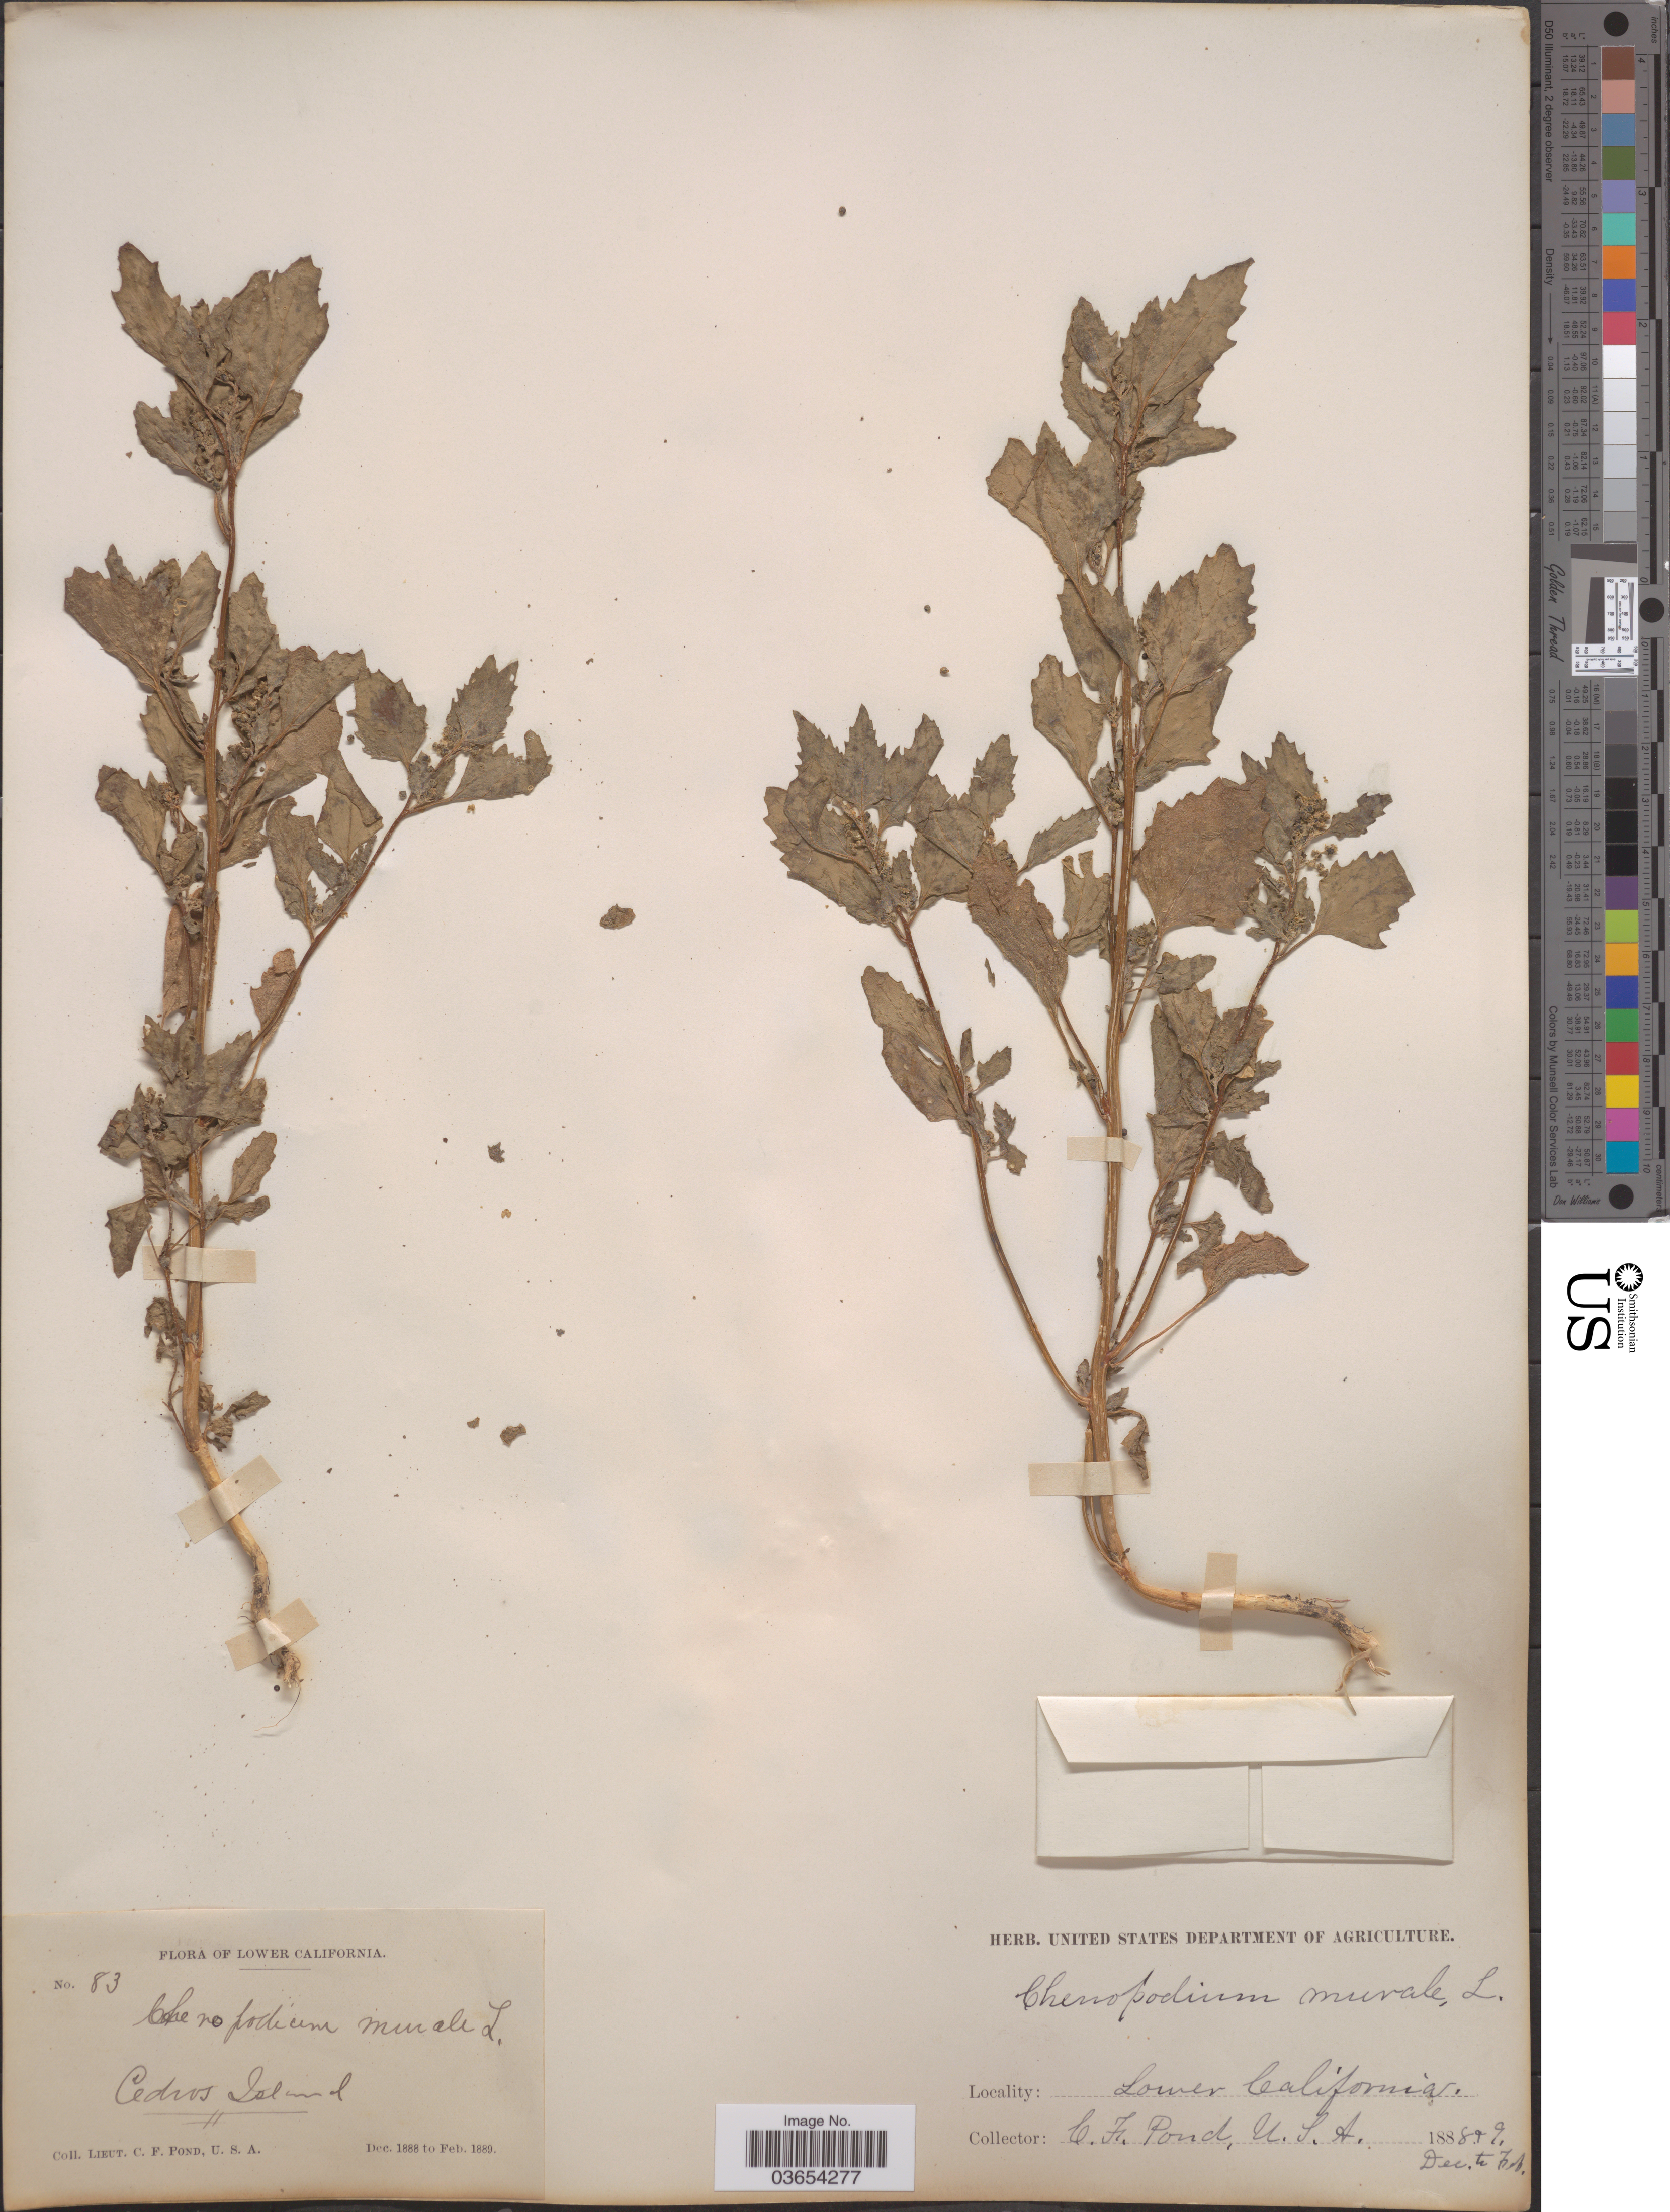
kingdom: Plantae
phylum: Tracheophyta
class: Magnoliopsida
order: Caryophyllales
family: Amaranthaceae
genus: Chenopodium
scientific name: Chenopodium murale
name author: L.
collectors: C. Pond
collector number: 83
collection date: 1888-12/1889-02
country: Mexico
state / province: Baja California Norte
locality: Lower California. Cedros Island.